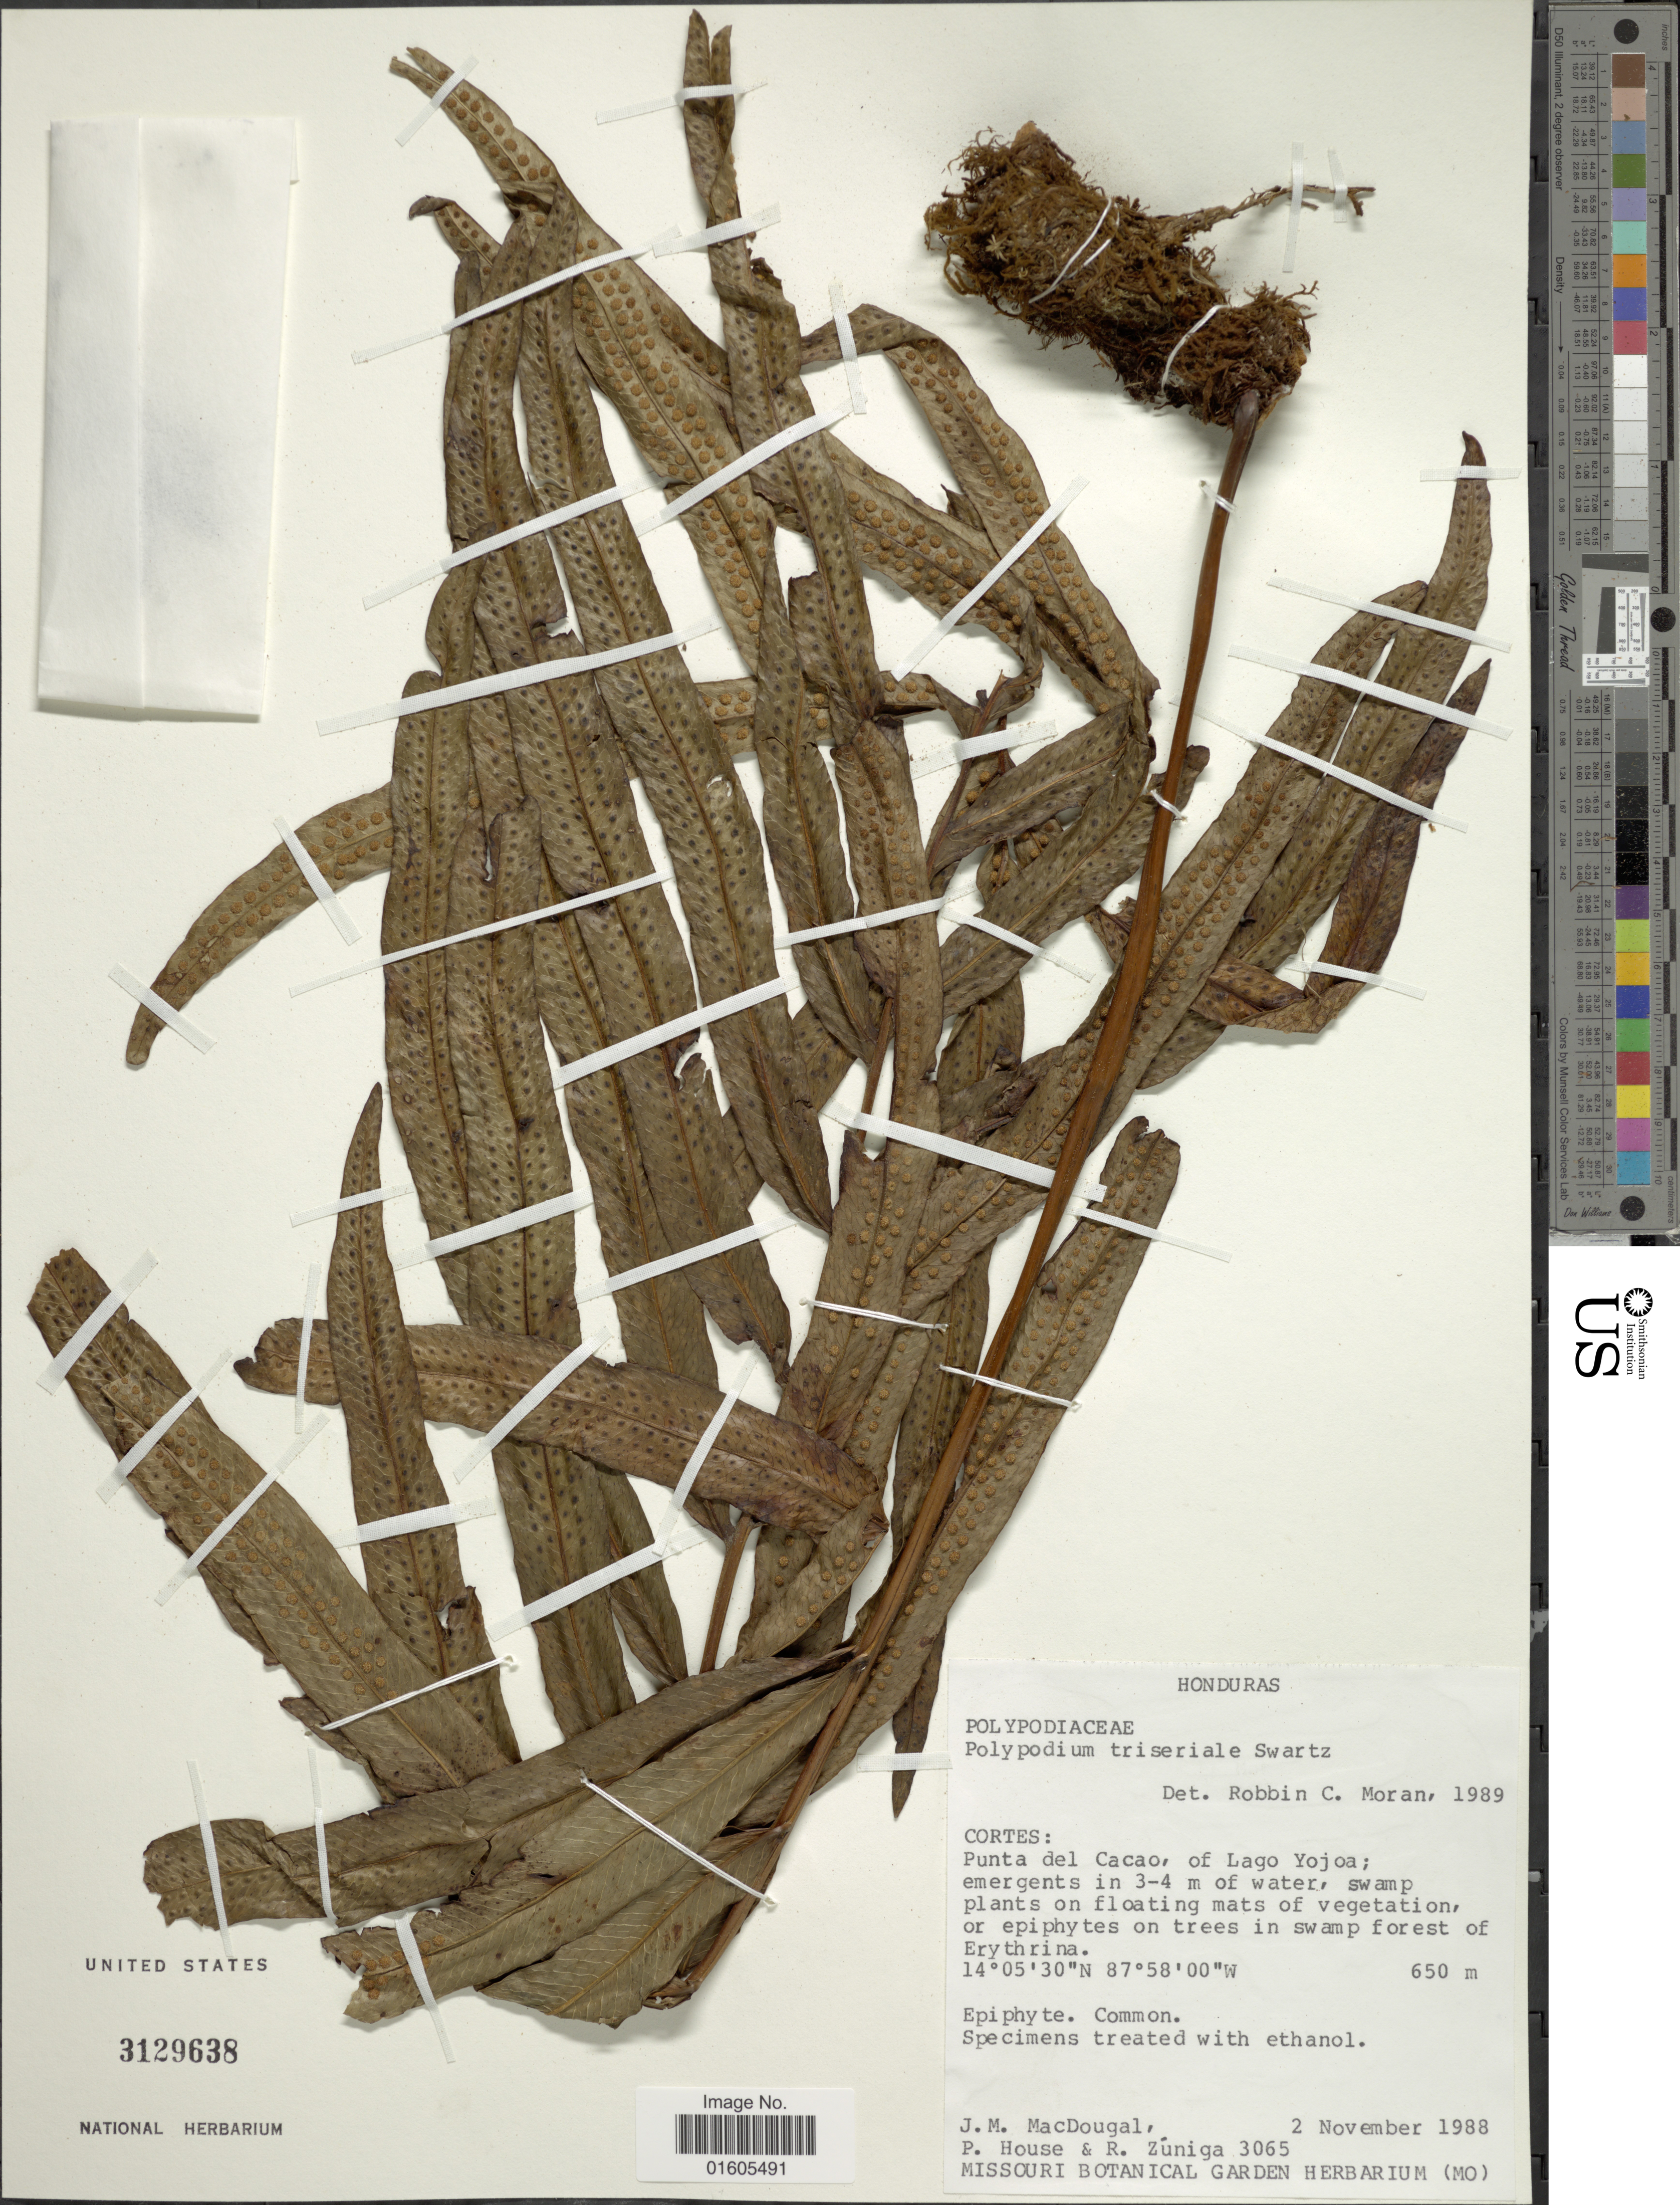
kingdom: Plantae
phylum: Tracheophyta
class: Polypodiopsida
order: Polypodiales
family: Polypodiaceae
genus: Serpocaulon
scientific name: Serpocaulon triseriale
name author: (Sw.) A.R. Sm.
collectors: J. M. MacDougal, P. House & R. Zuniga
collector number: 3065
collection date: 1988-11-02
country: Honduras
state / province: Cortés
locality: Punta del Cacao, of Lago Yojoa; emergents in 3-4 m of water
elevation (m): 650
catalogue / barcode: US 3129638